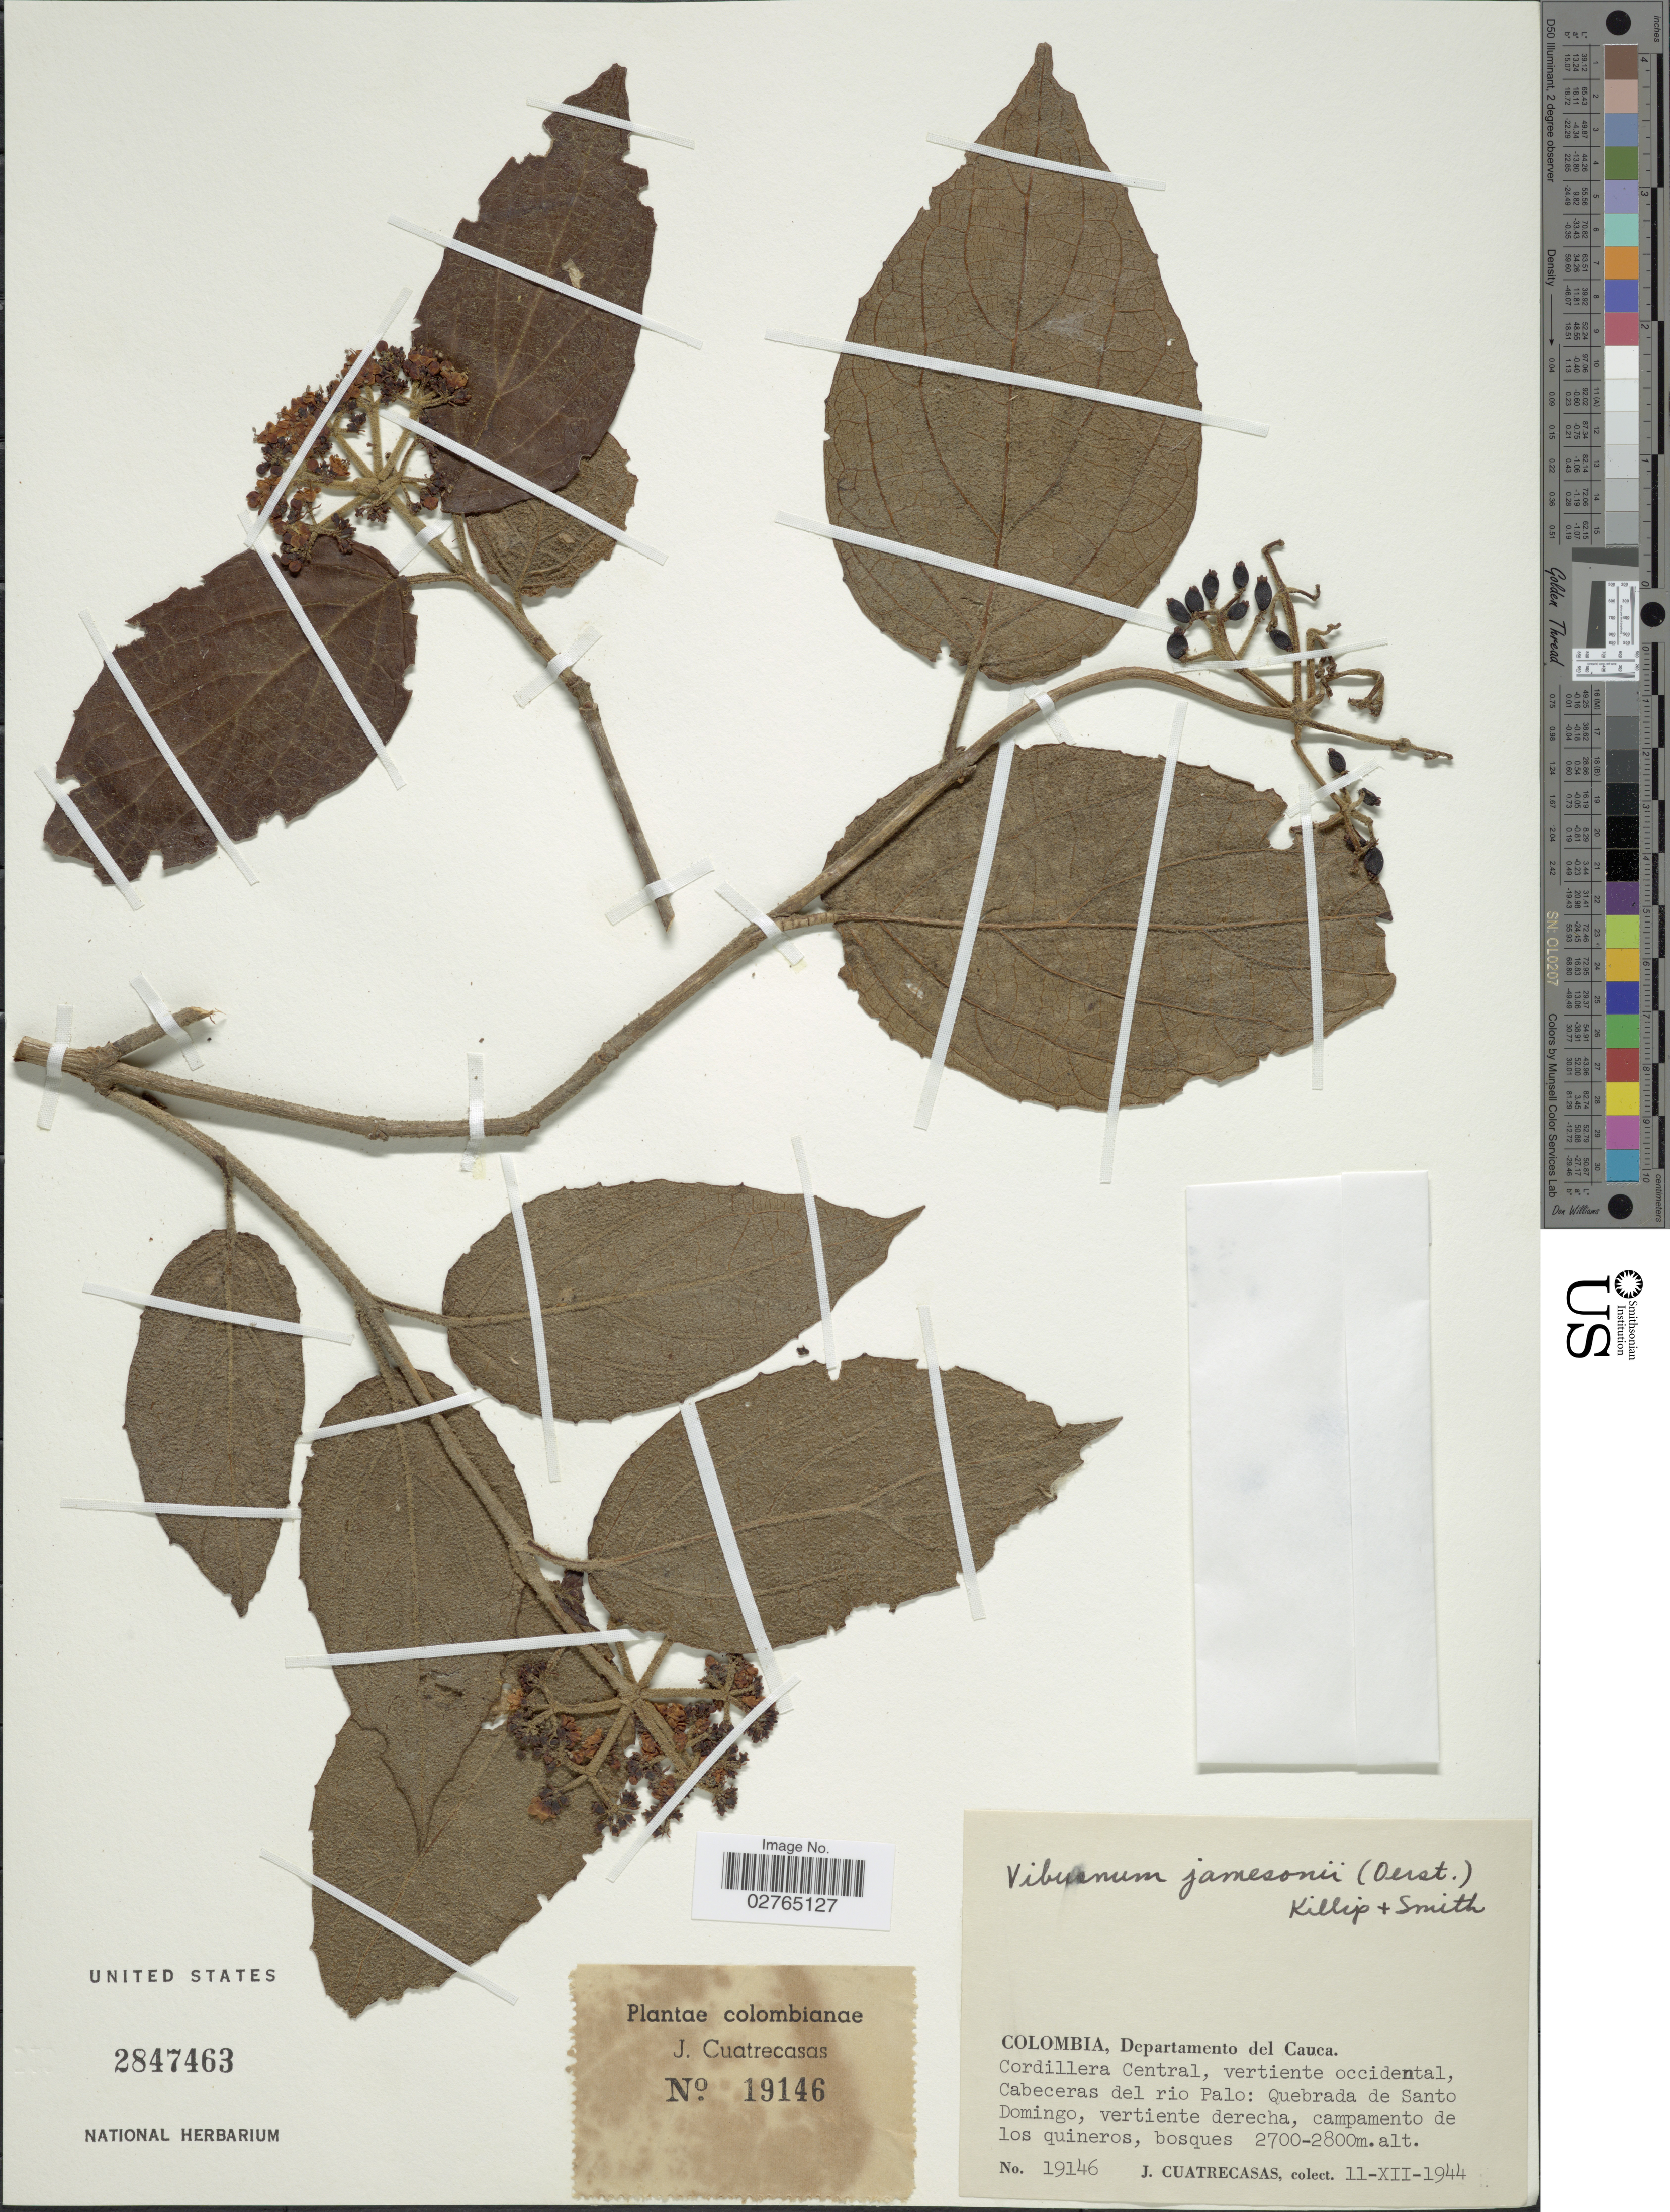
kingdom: Plantae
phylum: Tracheophyta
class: Magnoliopsida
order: Dipsacales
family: Viburnaceae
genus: Viburnum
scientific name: Viburnum jamesonii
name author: (Oerst.) Killip & A.C. Sm.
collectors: J. Cuatrecasas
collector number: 19146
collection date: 1944-12-11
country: Colombia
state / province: Cauca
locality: Departamento del Cauca. Cordillera Central, vertiente occidental. Cabeceras del rio Palo: Quebrada de Santo Domingo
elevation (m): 2700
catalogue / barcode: US 2847463